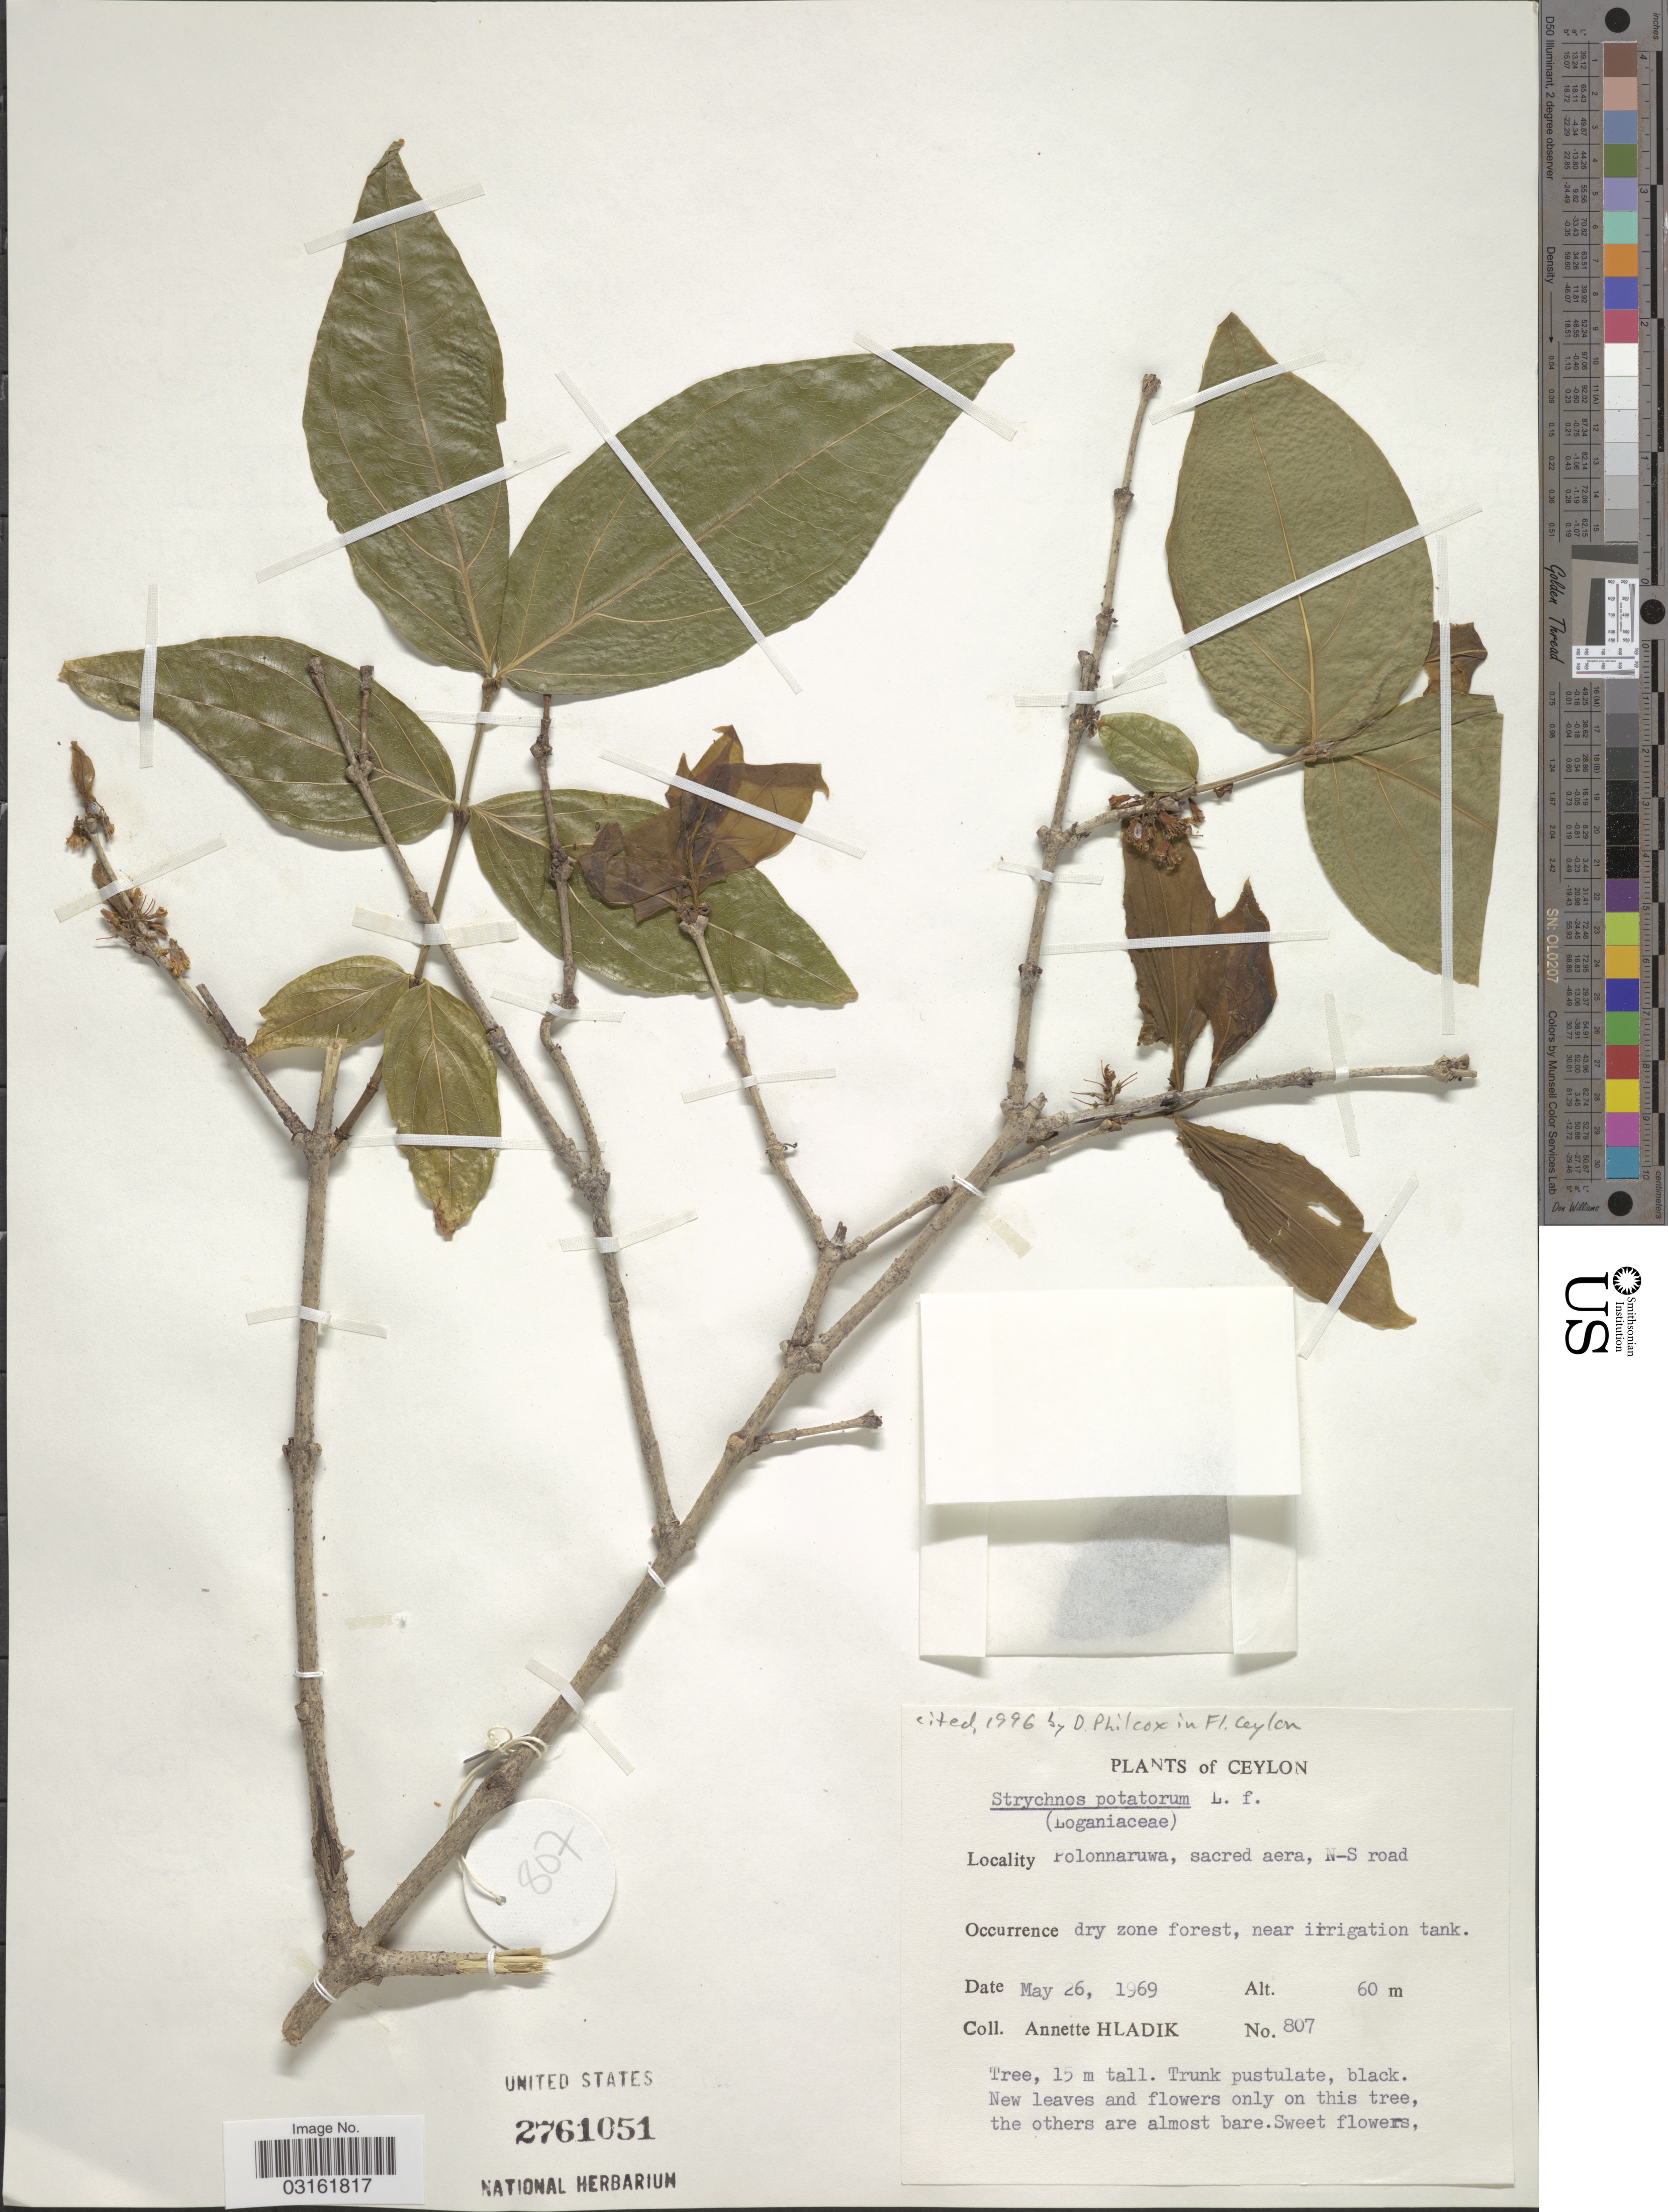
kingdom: Plantae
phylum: Tracheophyta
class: Magnoliopsida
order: Gentianales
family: Loganiaceae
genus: Strychnos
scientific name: Strychnos potatorum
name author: L. f.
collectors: A. Hladik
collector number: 807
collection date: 1969-05-26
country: Sri Lanka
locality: Ceylon. Polonnaruwa, sacred area, N-S road.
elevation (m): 60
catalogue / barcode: US 2761051